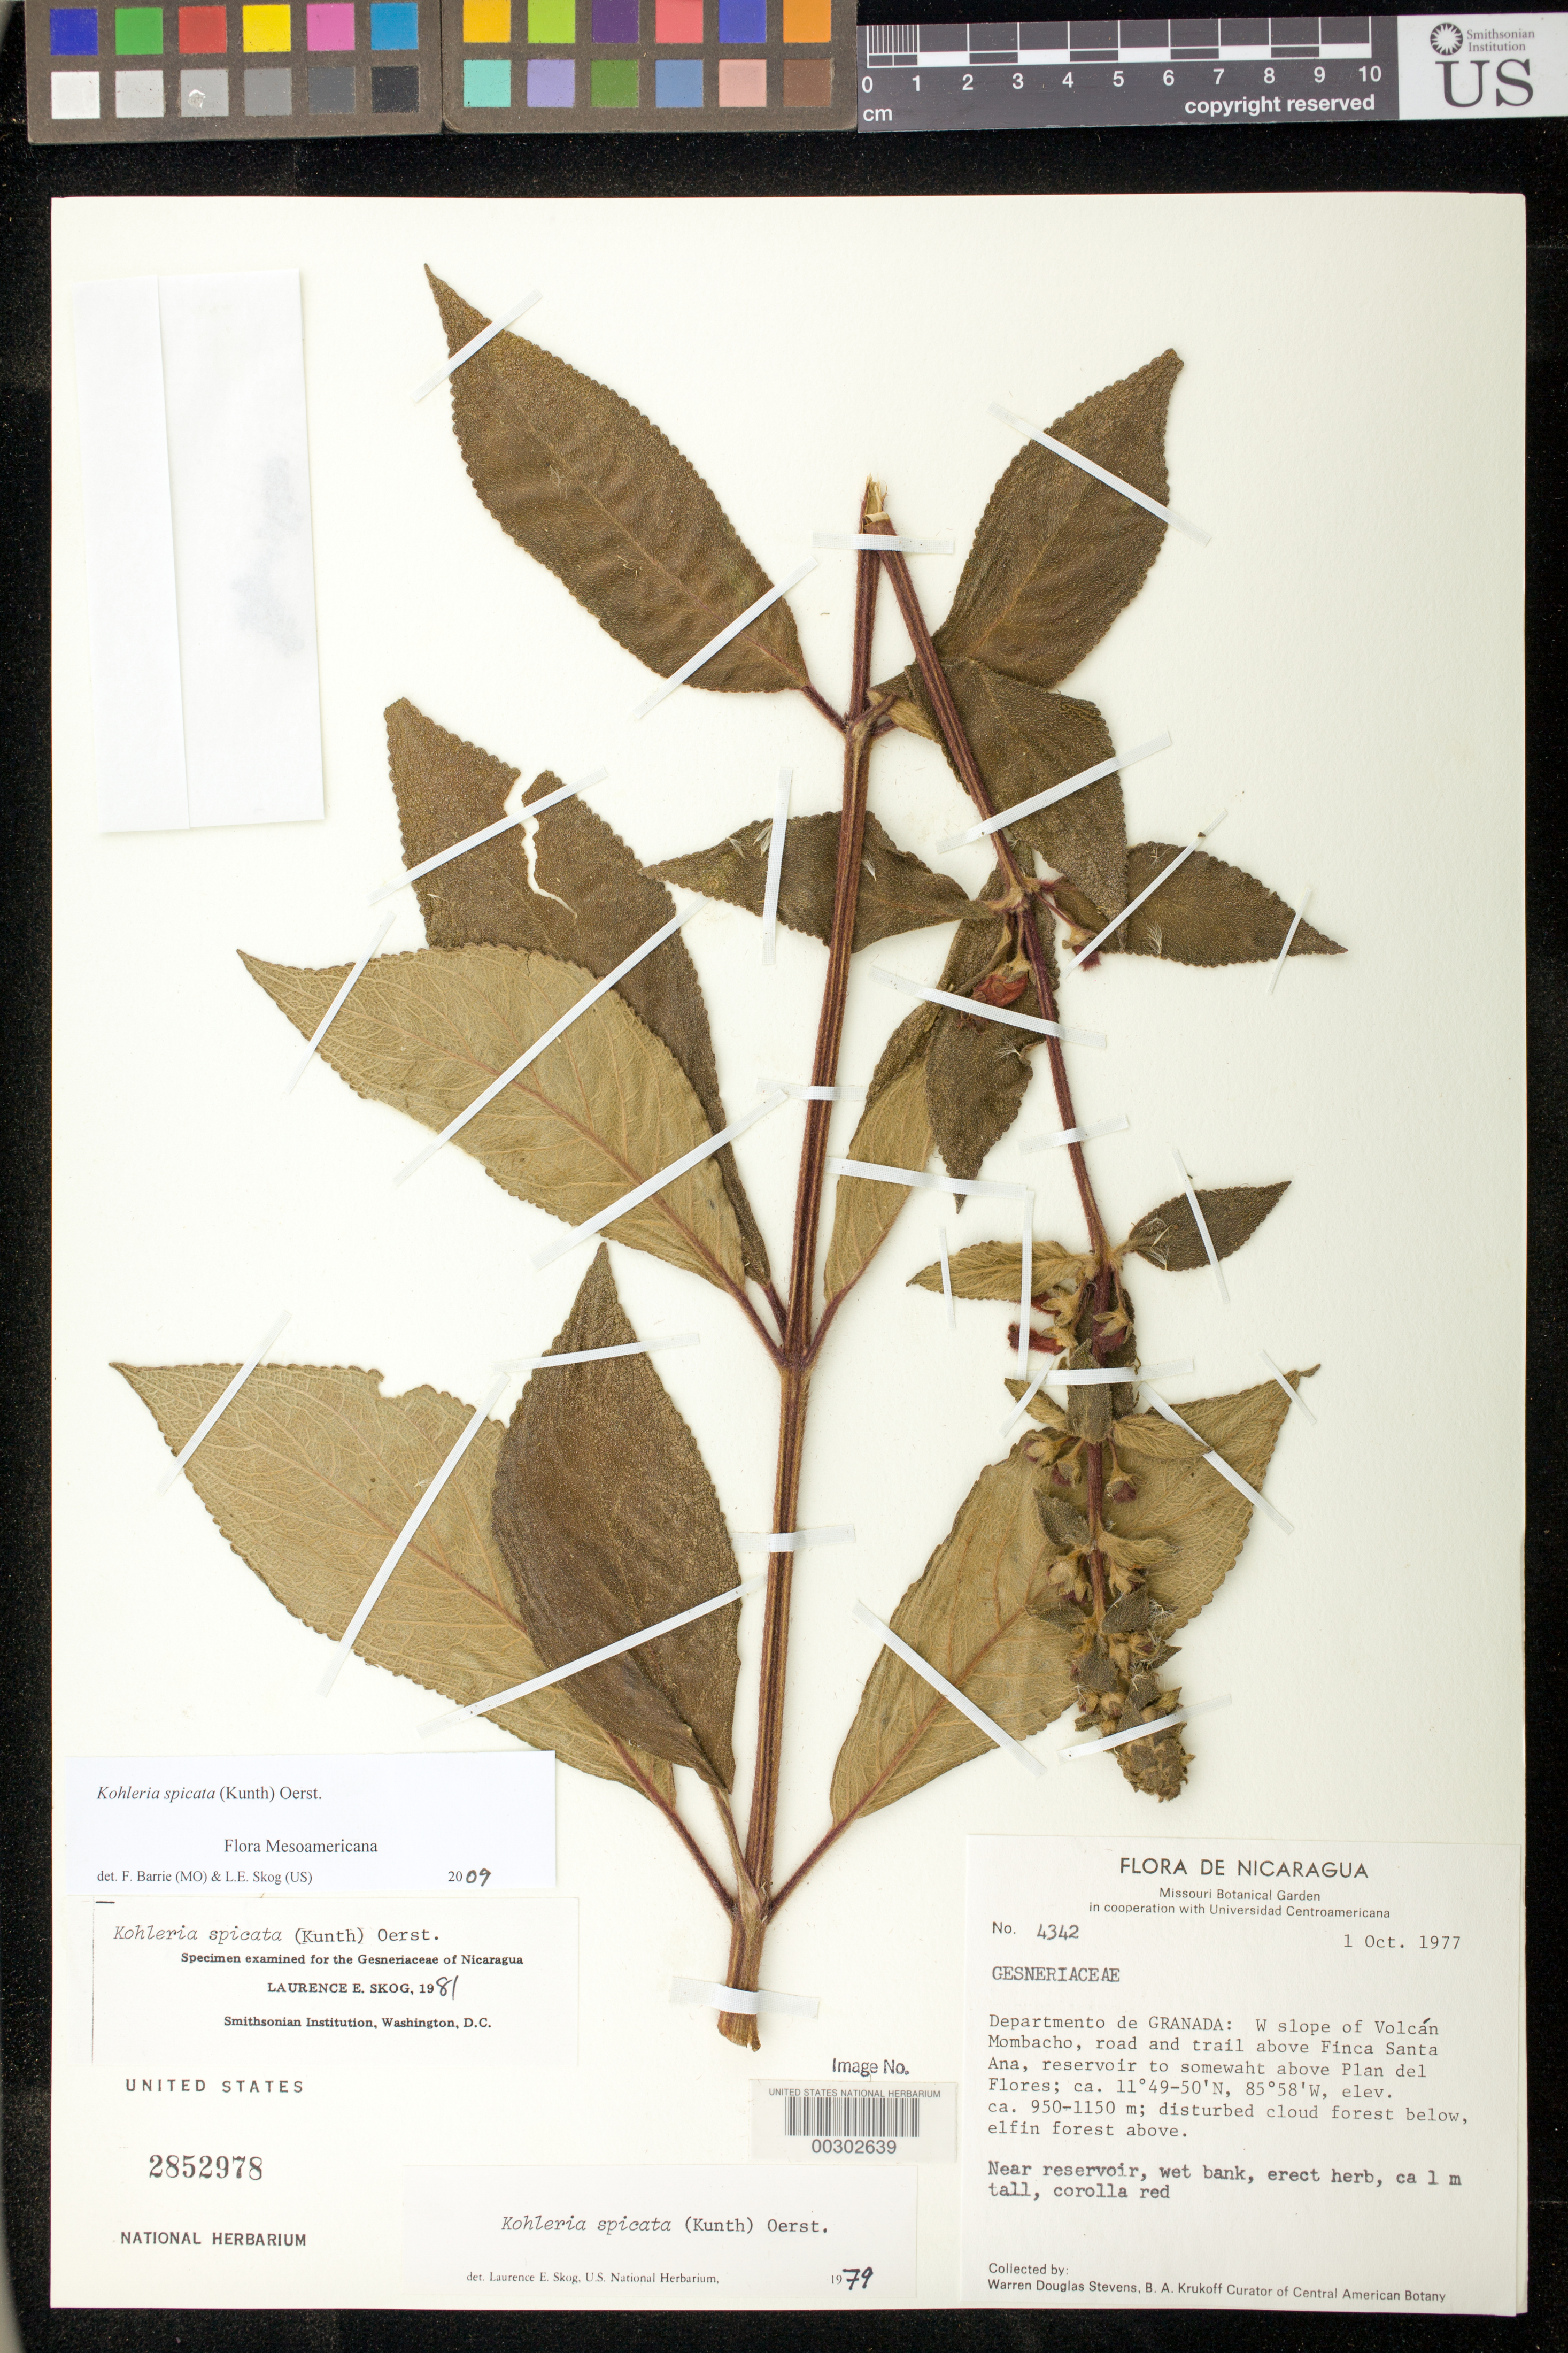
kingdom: Plantae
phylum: Tracheophyta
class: Magnoliopsida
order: Lamiales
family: Gesneriaceae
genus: Kohleria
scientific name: Kohleria spicata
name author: (Kunth) Oerst.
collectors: W. D. Stevens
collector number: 4342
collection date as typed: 01 Oct 1977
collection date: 1977-10-01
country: Nicaragua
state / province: Granada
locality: W slope of Volcan Mombacho, road and trail above Finca Santa Ana, Reservoir to somewhat above Plan del Flores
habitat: Disturbed cloud forest above, elfin forest below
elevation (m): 950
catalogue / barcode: US 2852978